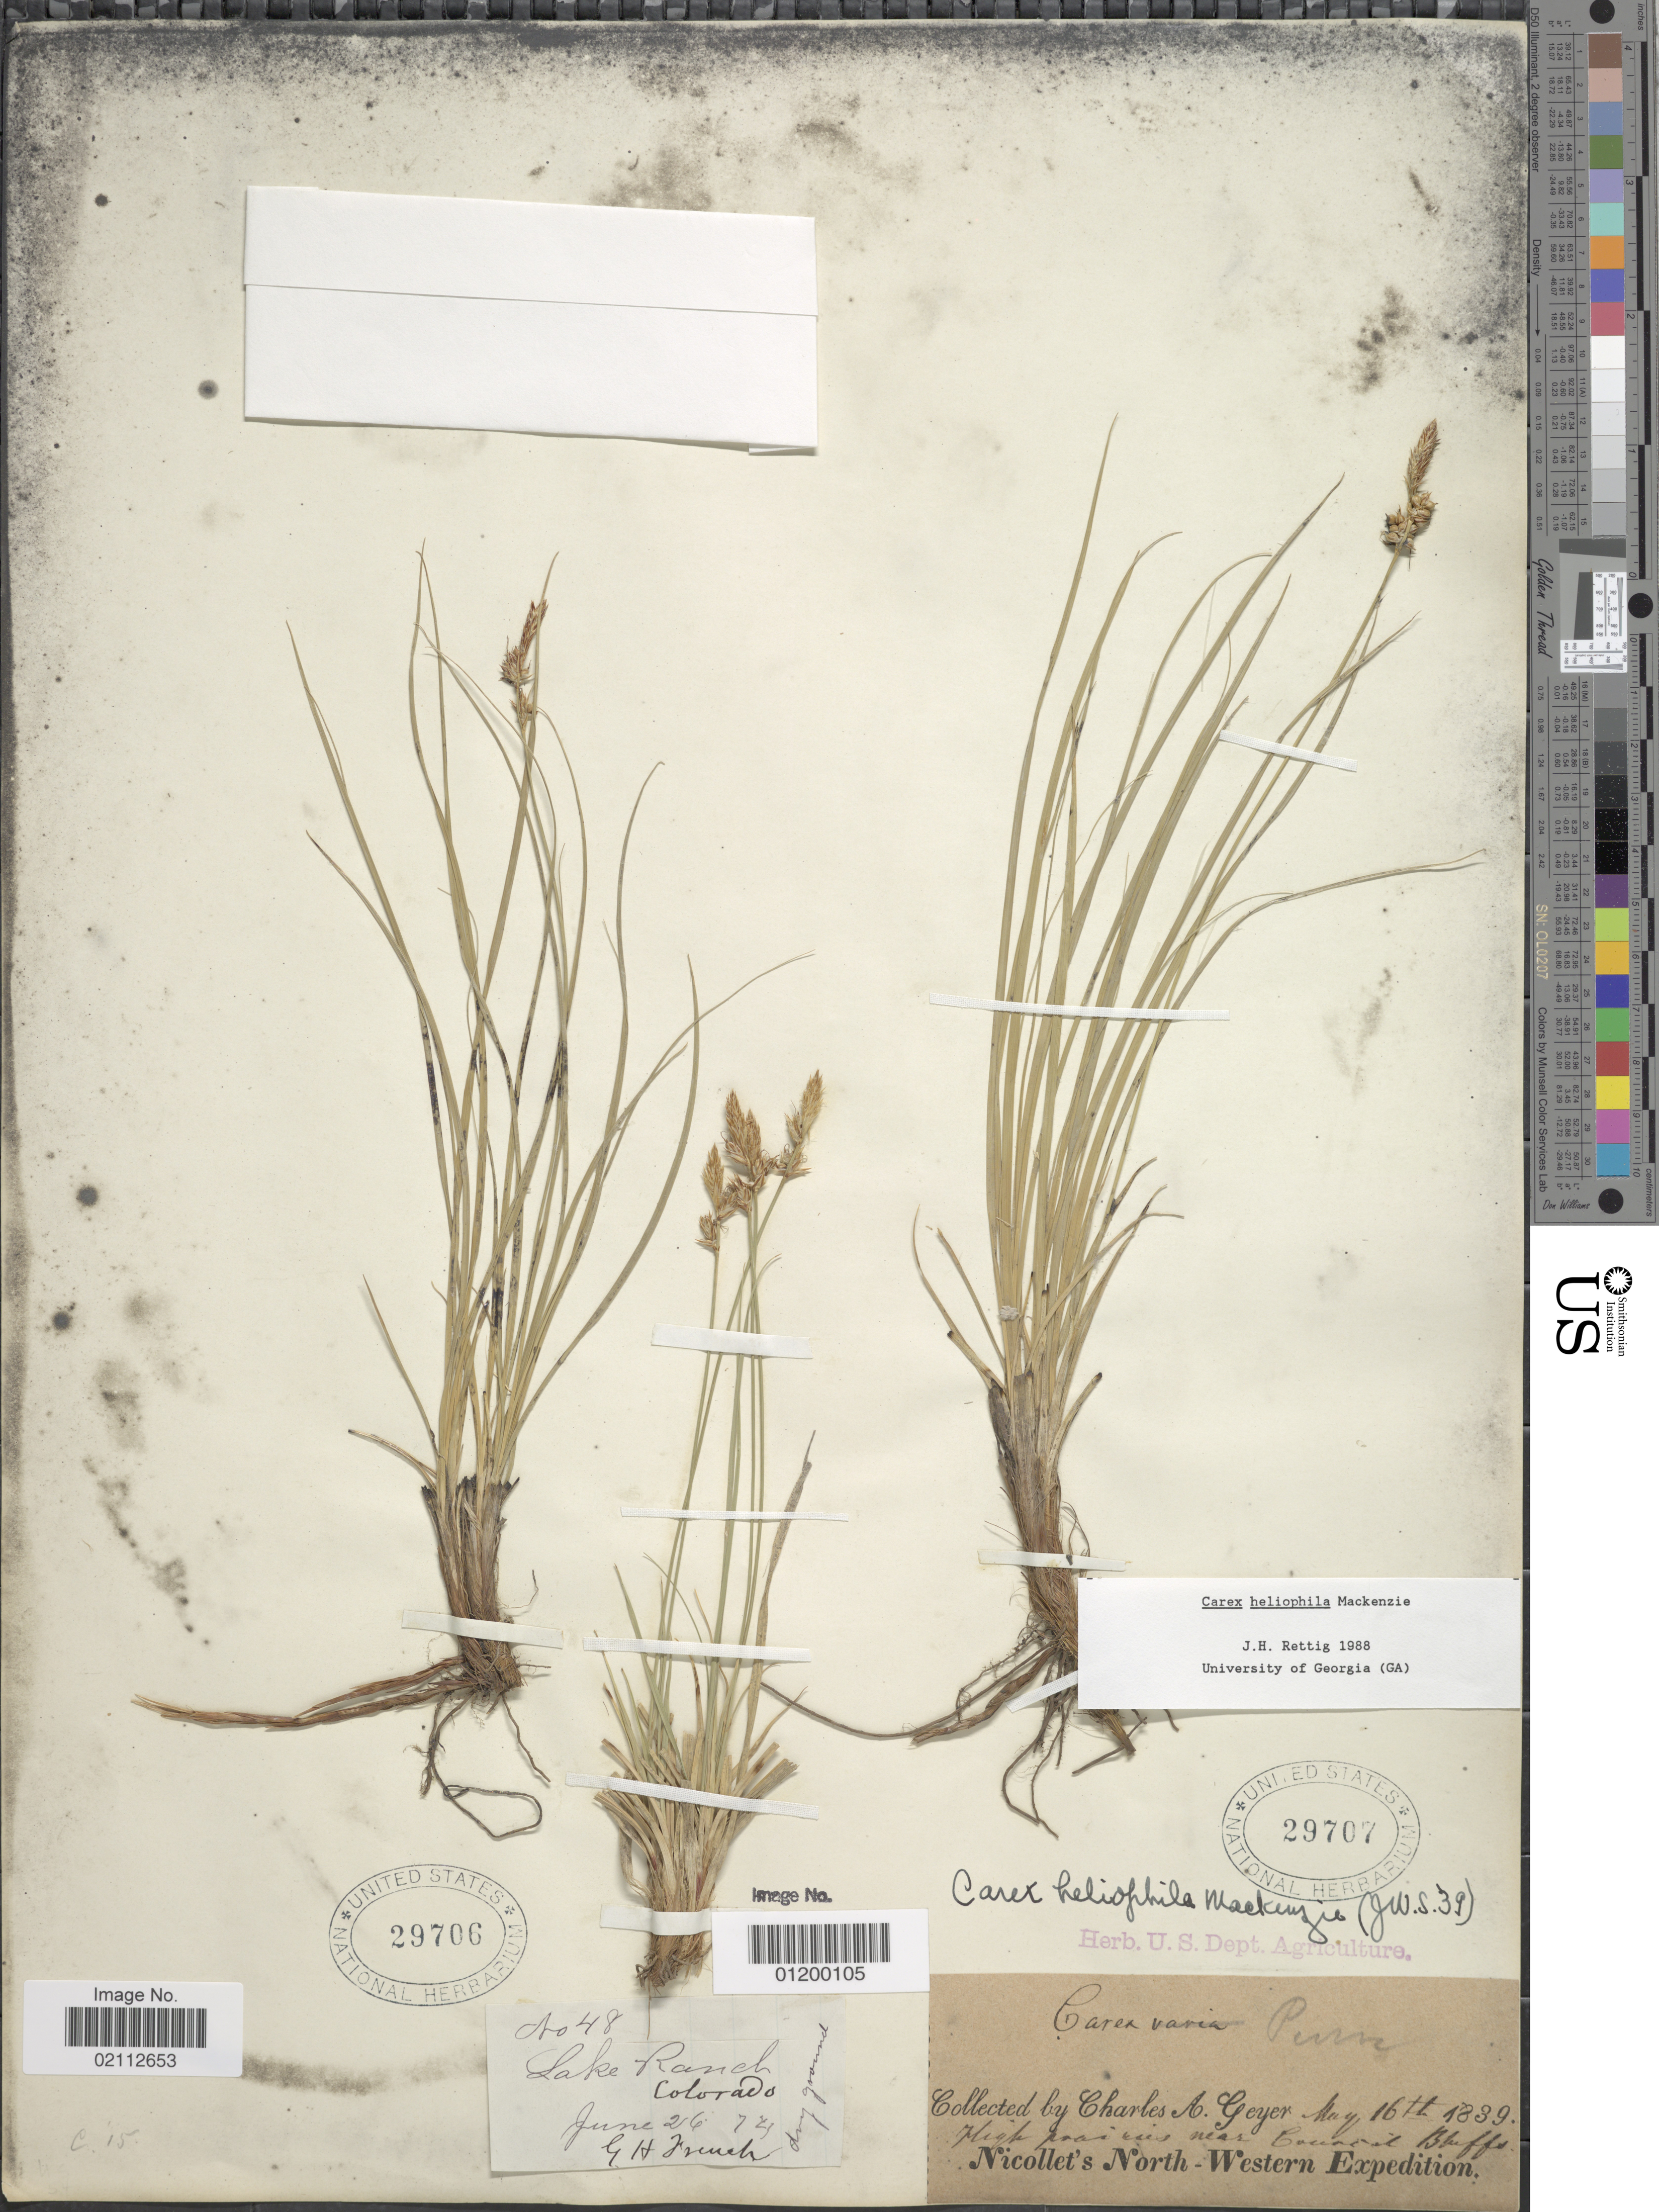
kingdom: Plantae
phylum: Tracheophyta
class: Liliopsida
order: Poales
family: Cyperaceae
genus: Carex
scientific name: Carex heliophila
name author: Mack.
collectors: C. A. Geyer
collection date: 1839-05-16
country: United States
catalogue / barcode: US 29707